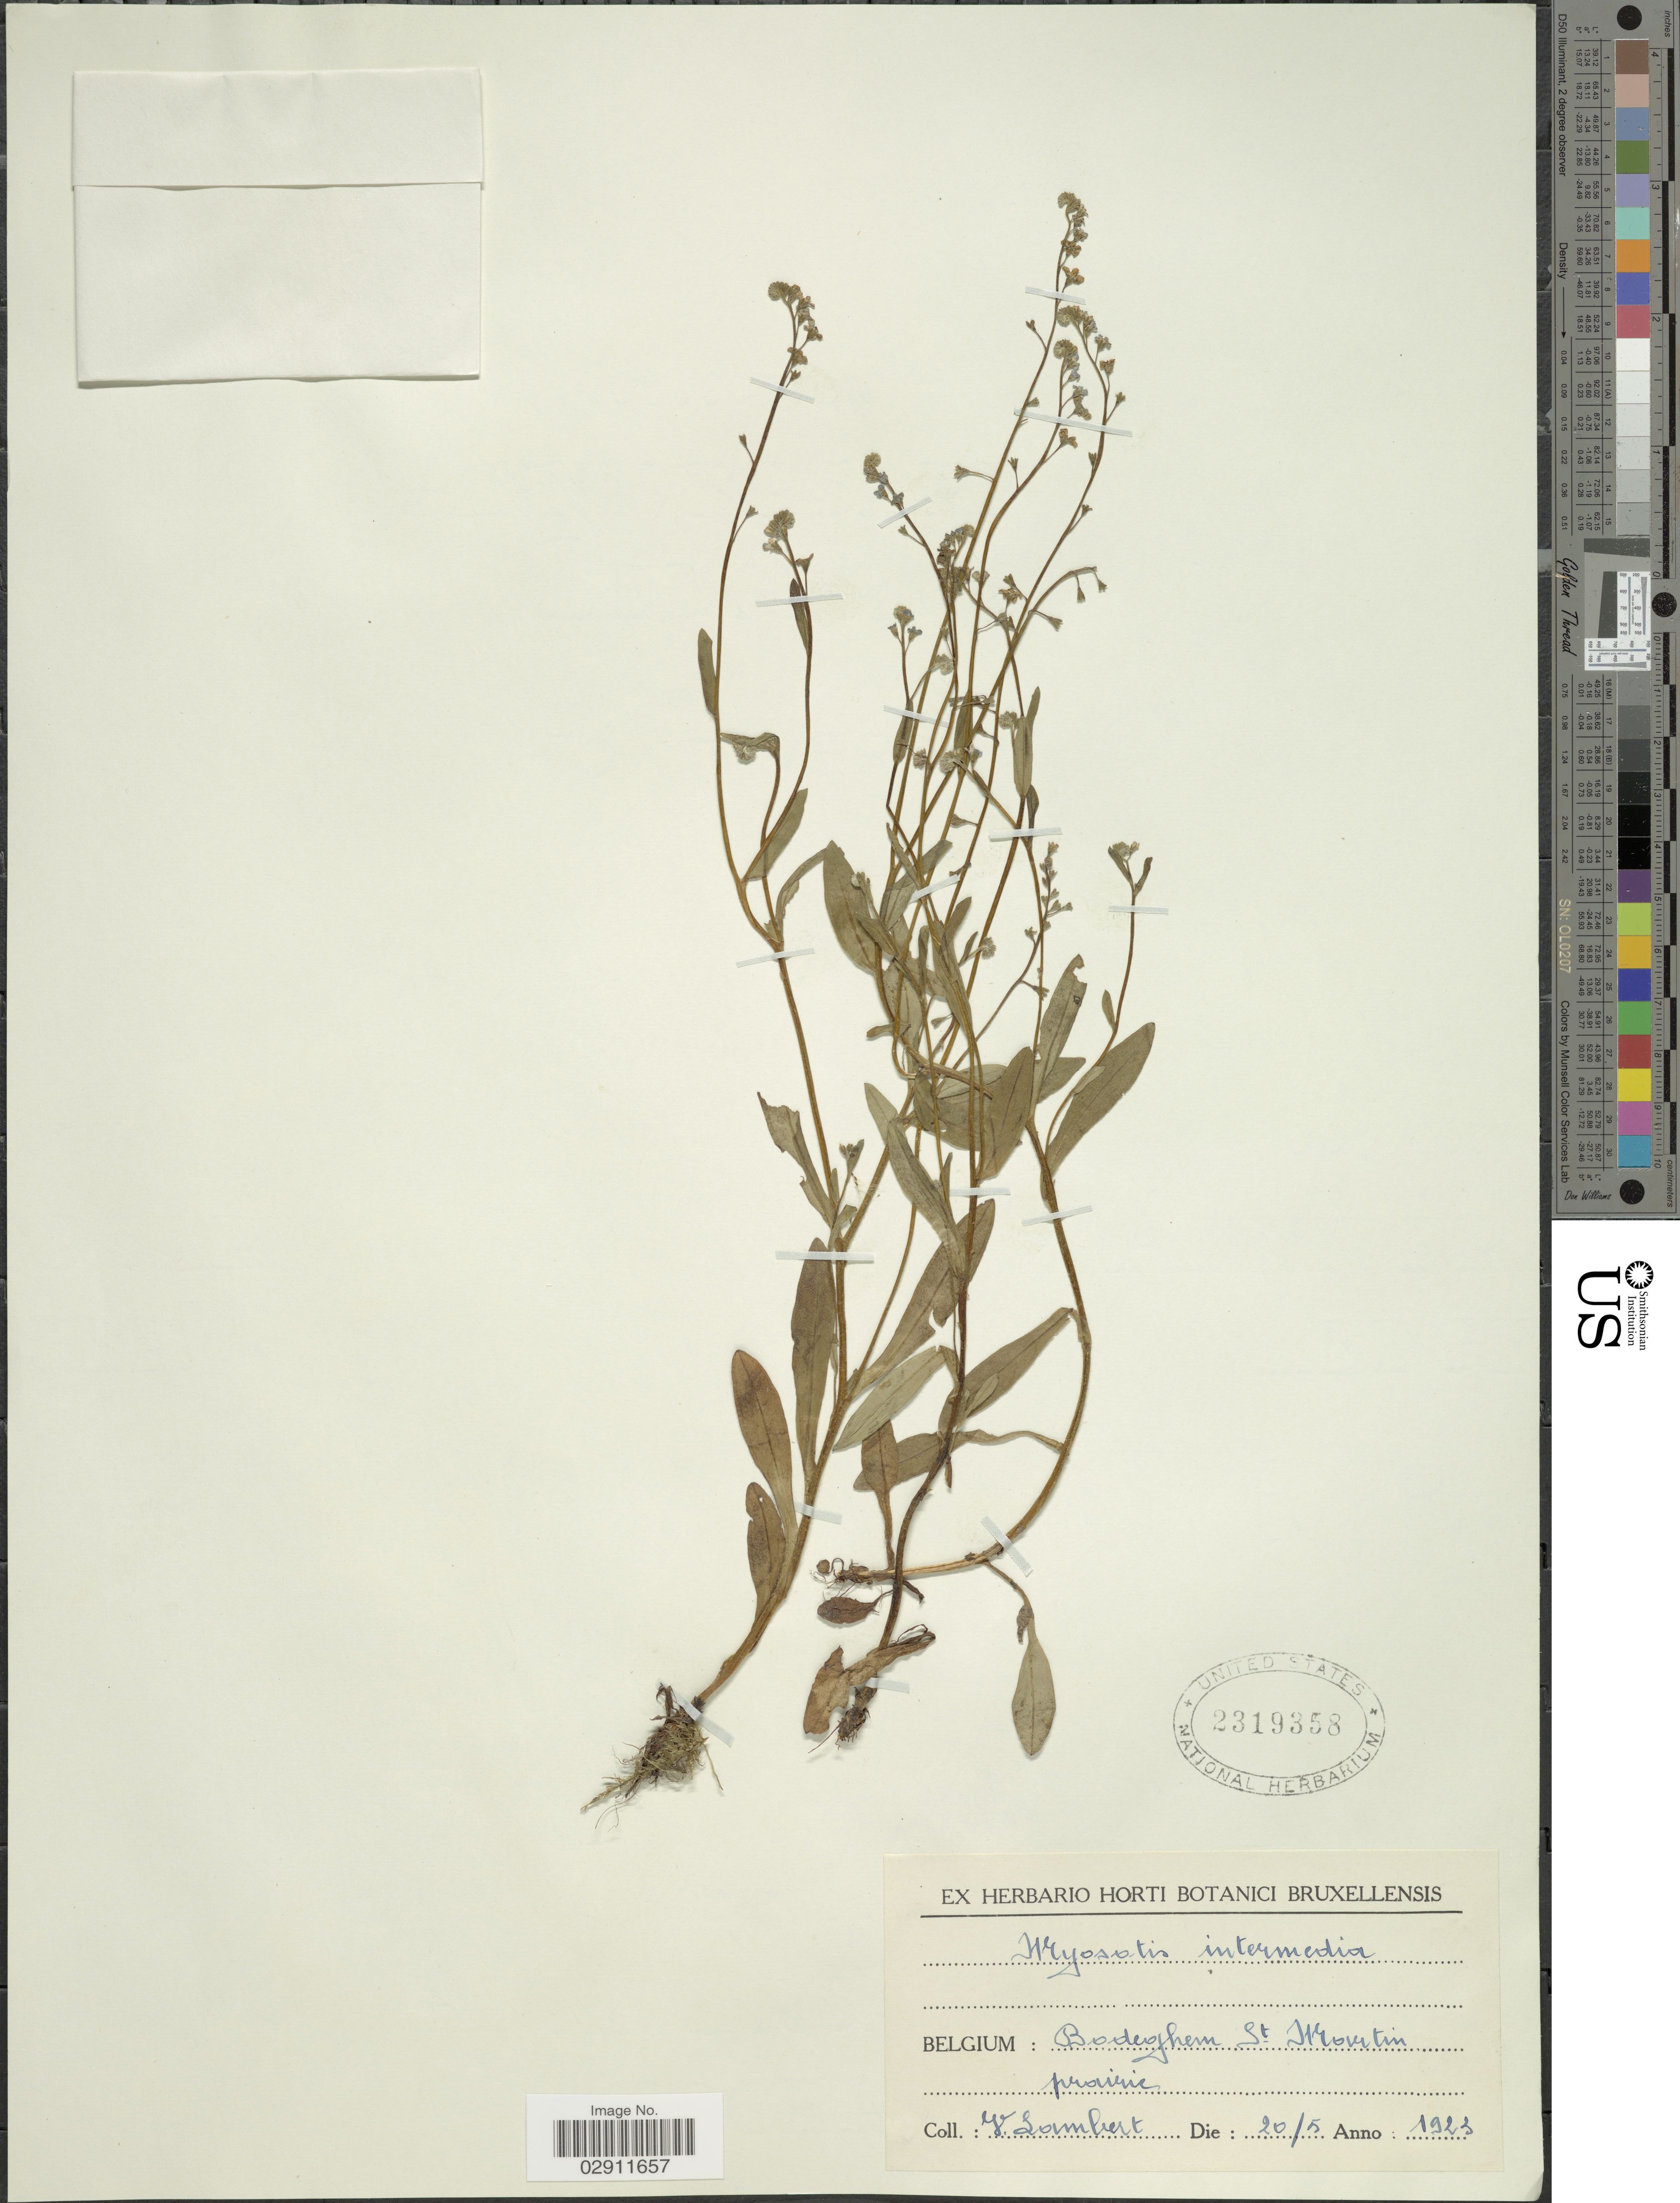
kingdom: Plantae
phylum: Tracheophyta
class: Magnoliopsida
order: Boraginales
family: Boraginaceae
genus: Myosotis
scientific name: Myosotis intermedia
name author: Link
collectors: V. Lombert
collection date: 1923-05-20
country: Belgium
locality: Bodeghem St. Martin, prairie.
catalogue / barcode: US 2319358